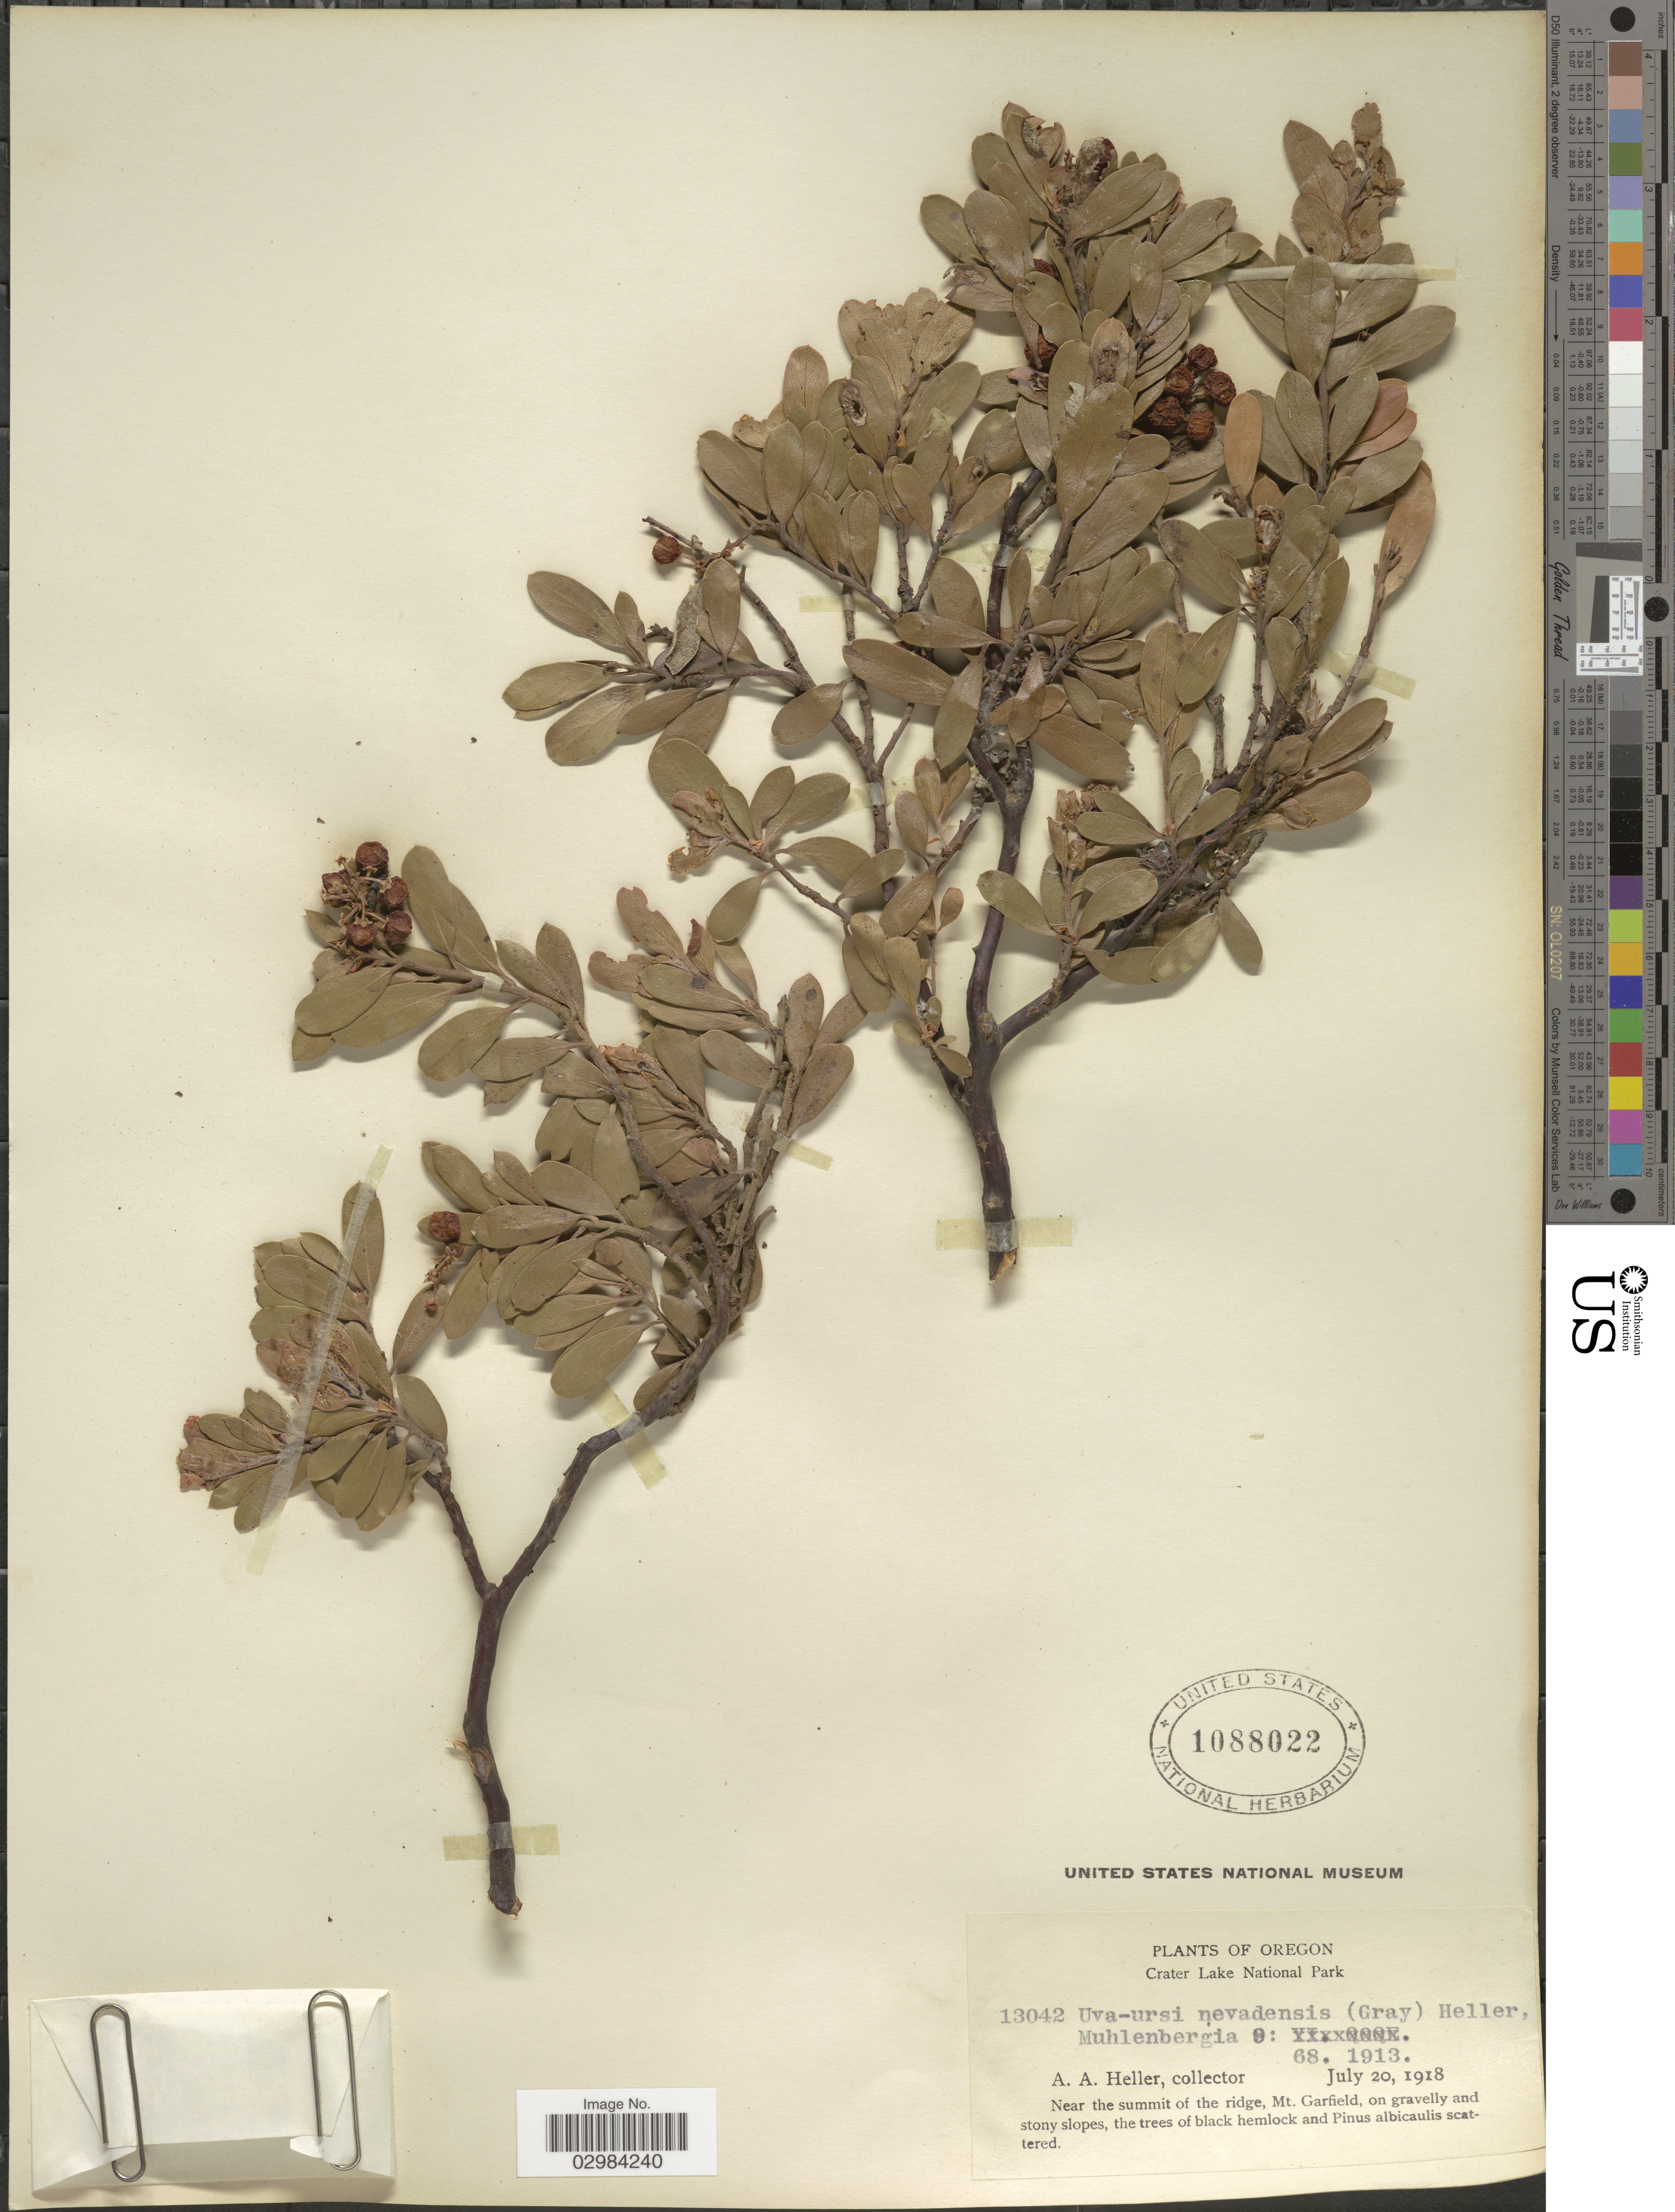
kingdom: Plantae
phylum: Tracheophyta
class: Magnoliopsida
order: Ericales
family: Ericaceae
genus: Arctostaphylos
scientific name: Arctostaphylos nevadensis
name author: A. Gray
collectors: A. A. Heller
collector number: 13042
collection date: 1918-07-20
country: United States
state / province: Oregon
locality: Crater Lake National Park, Near the summit of the ridge, Mt. Garfield.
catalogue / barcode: US 1088022